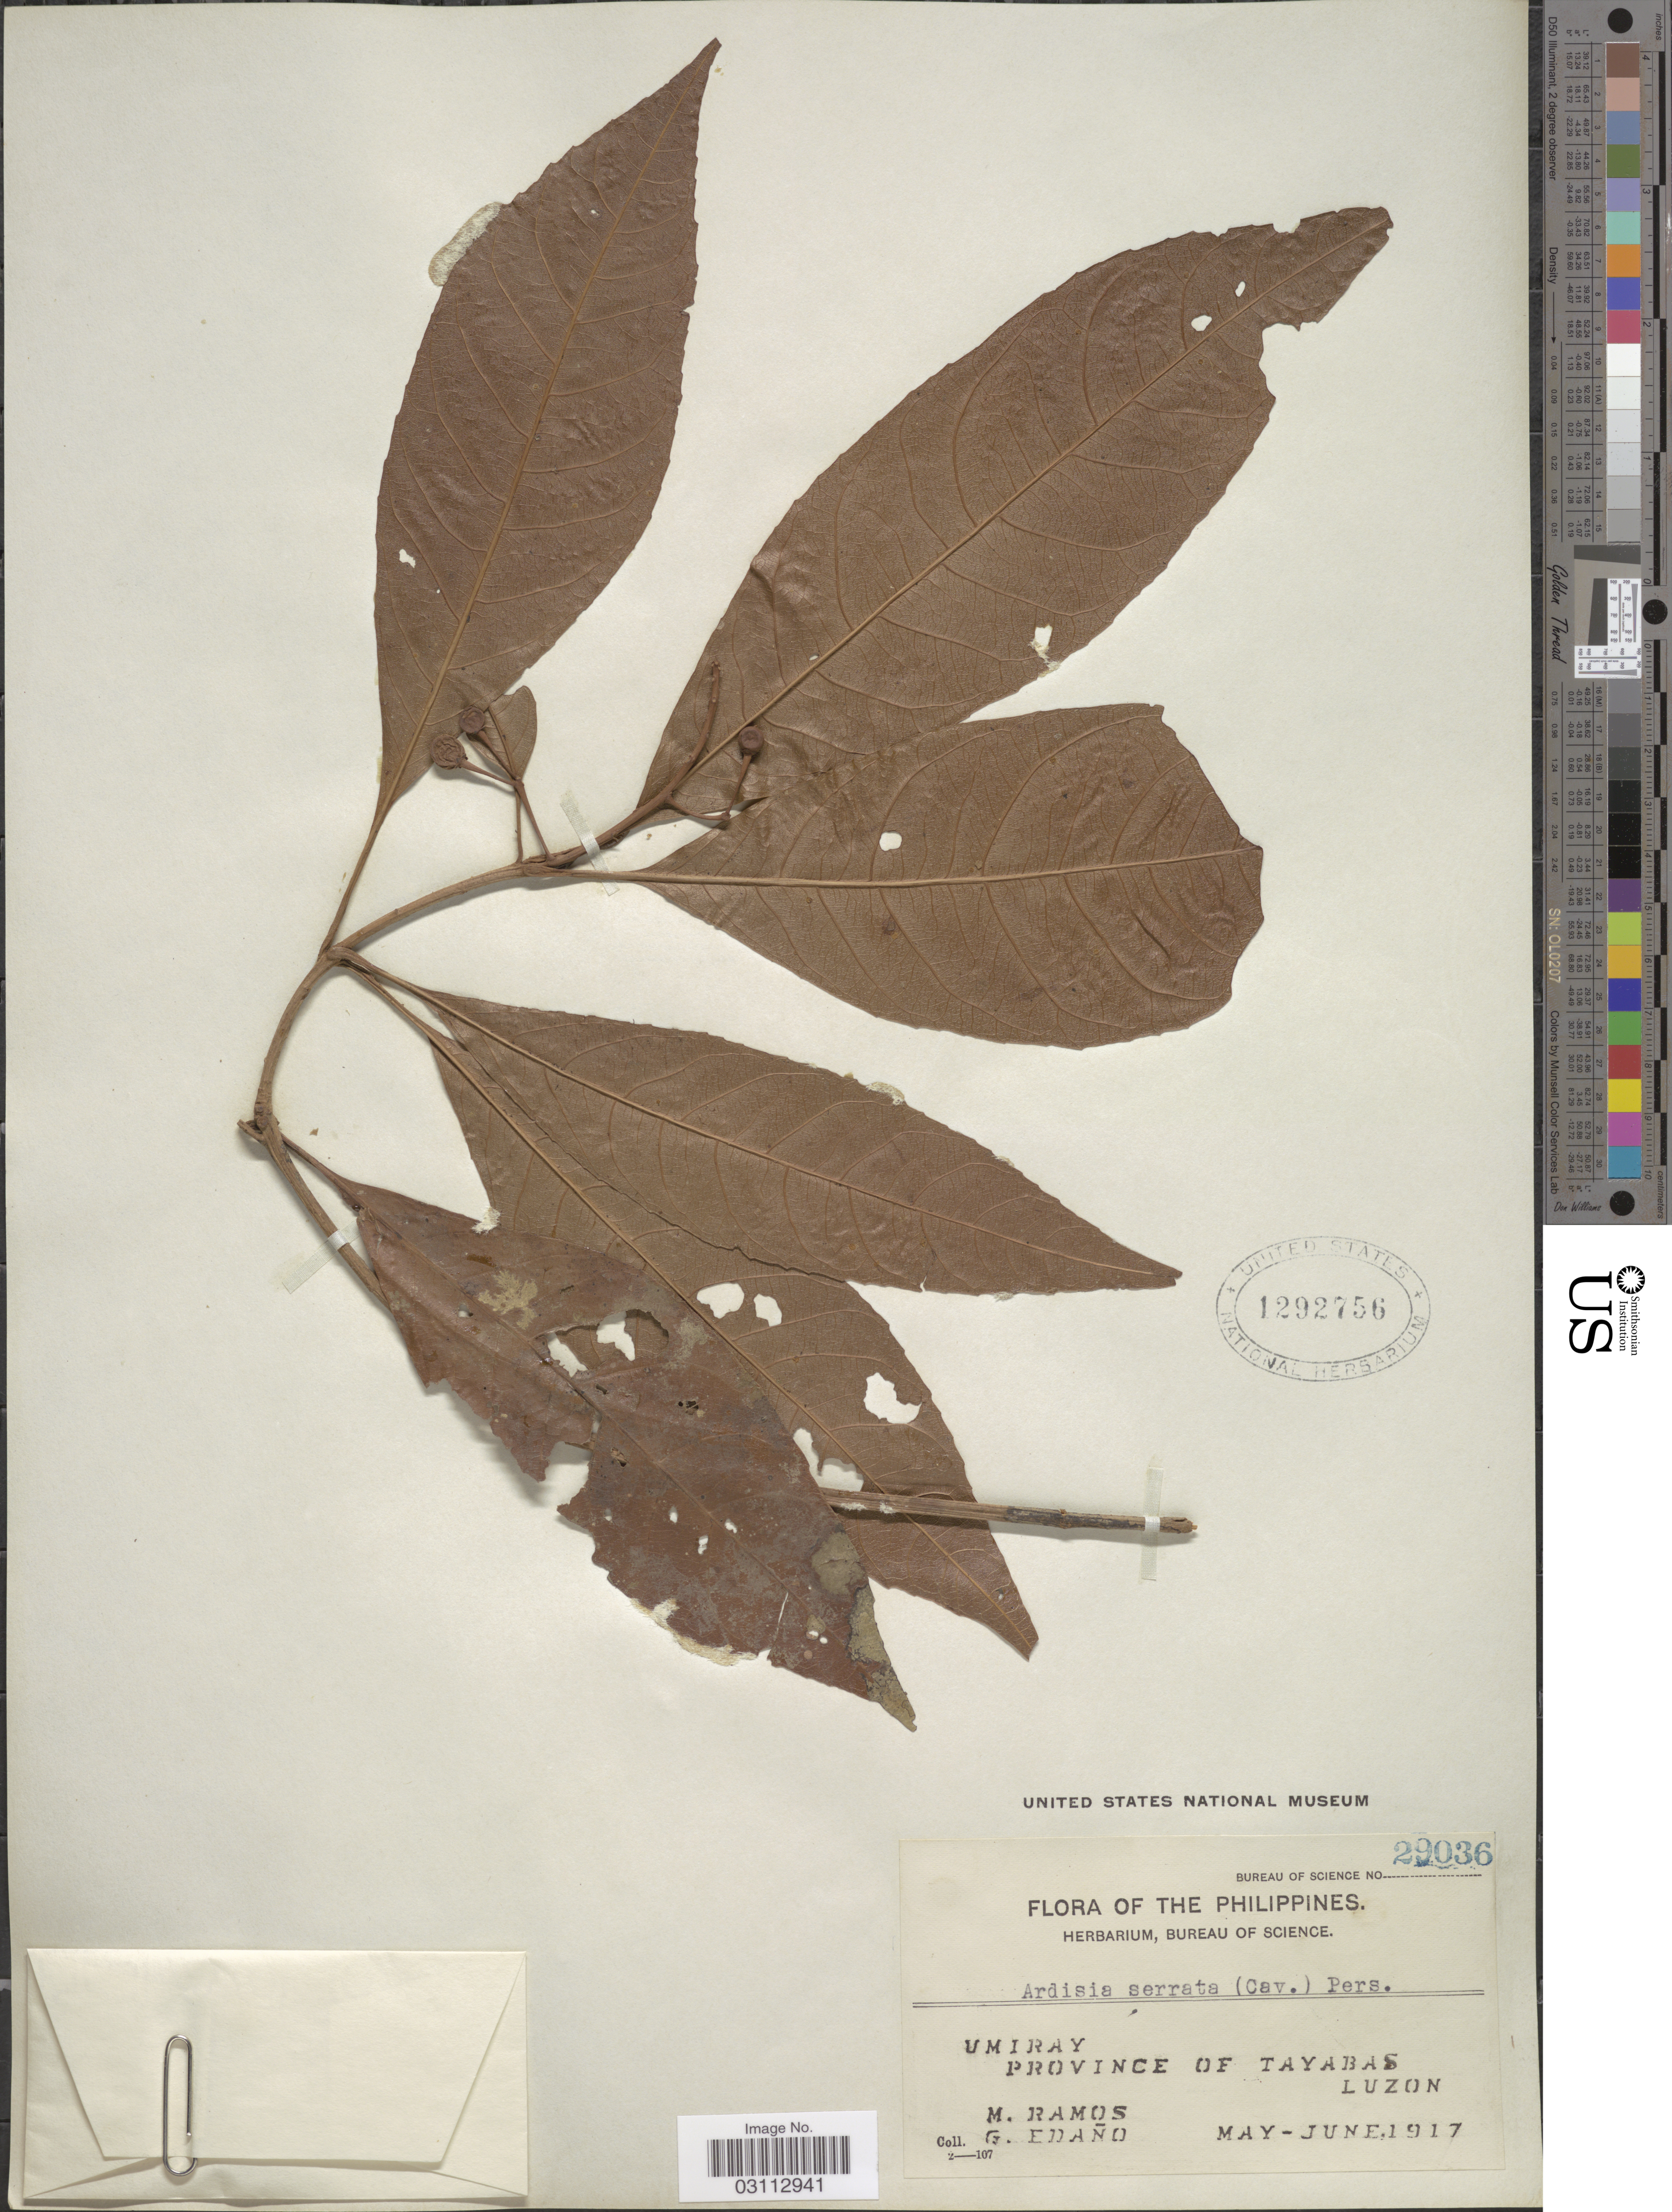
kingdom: Plantae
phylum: Tracheophyta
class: Magnoliopsida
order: Ericales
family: Primulaceae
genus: Ardisia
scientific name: Ardisia serrata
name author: (Cav.) Pers.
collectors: M. Ramos & G. Edaño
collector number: Bureau of Science 29036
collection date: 1917-05/1917-06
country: Philippines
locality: Umiray. Province of Tayabas. Luzon.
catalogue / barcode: US 1292756